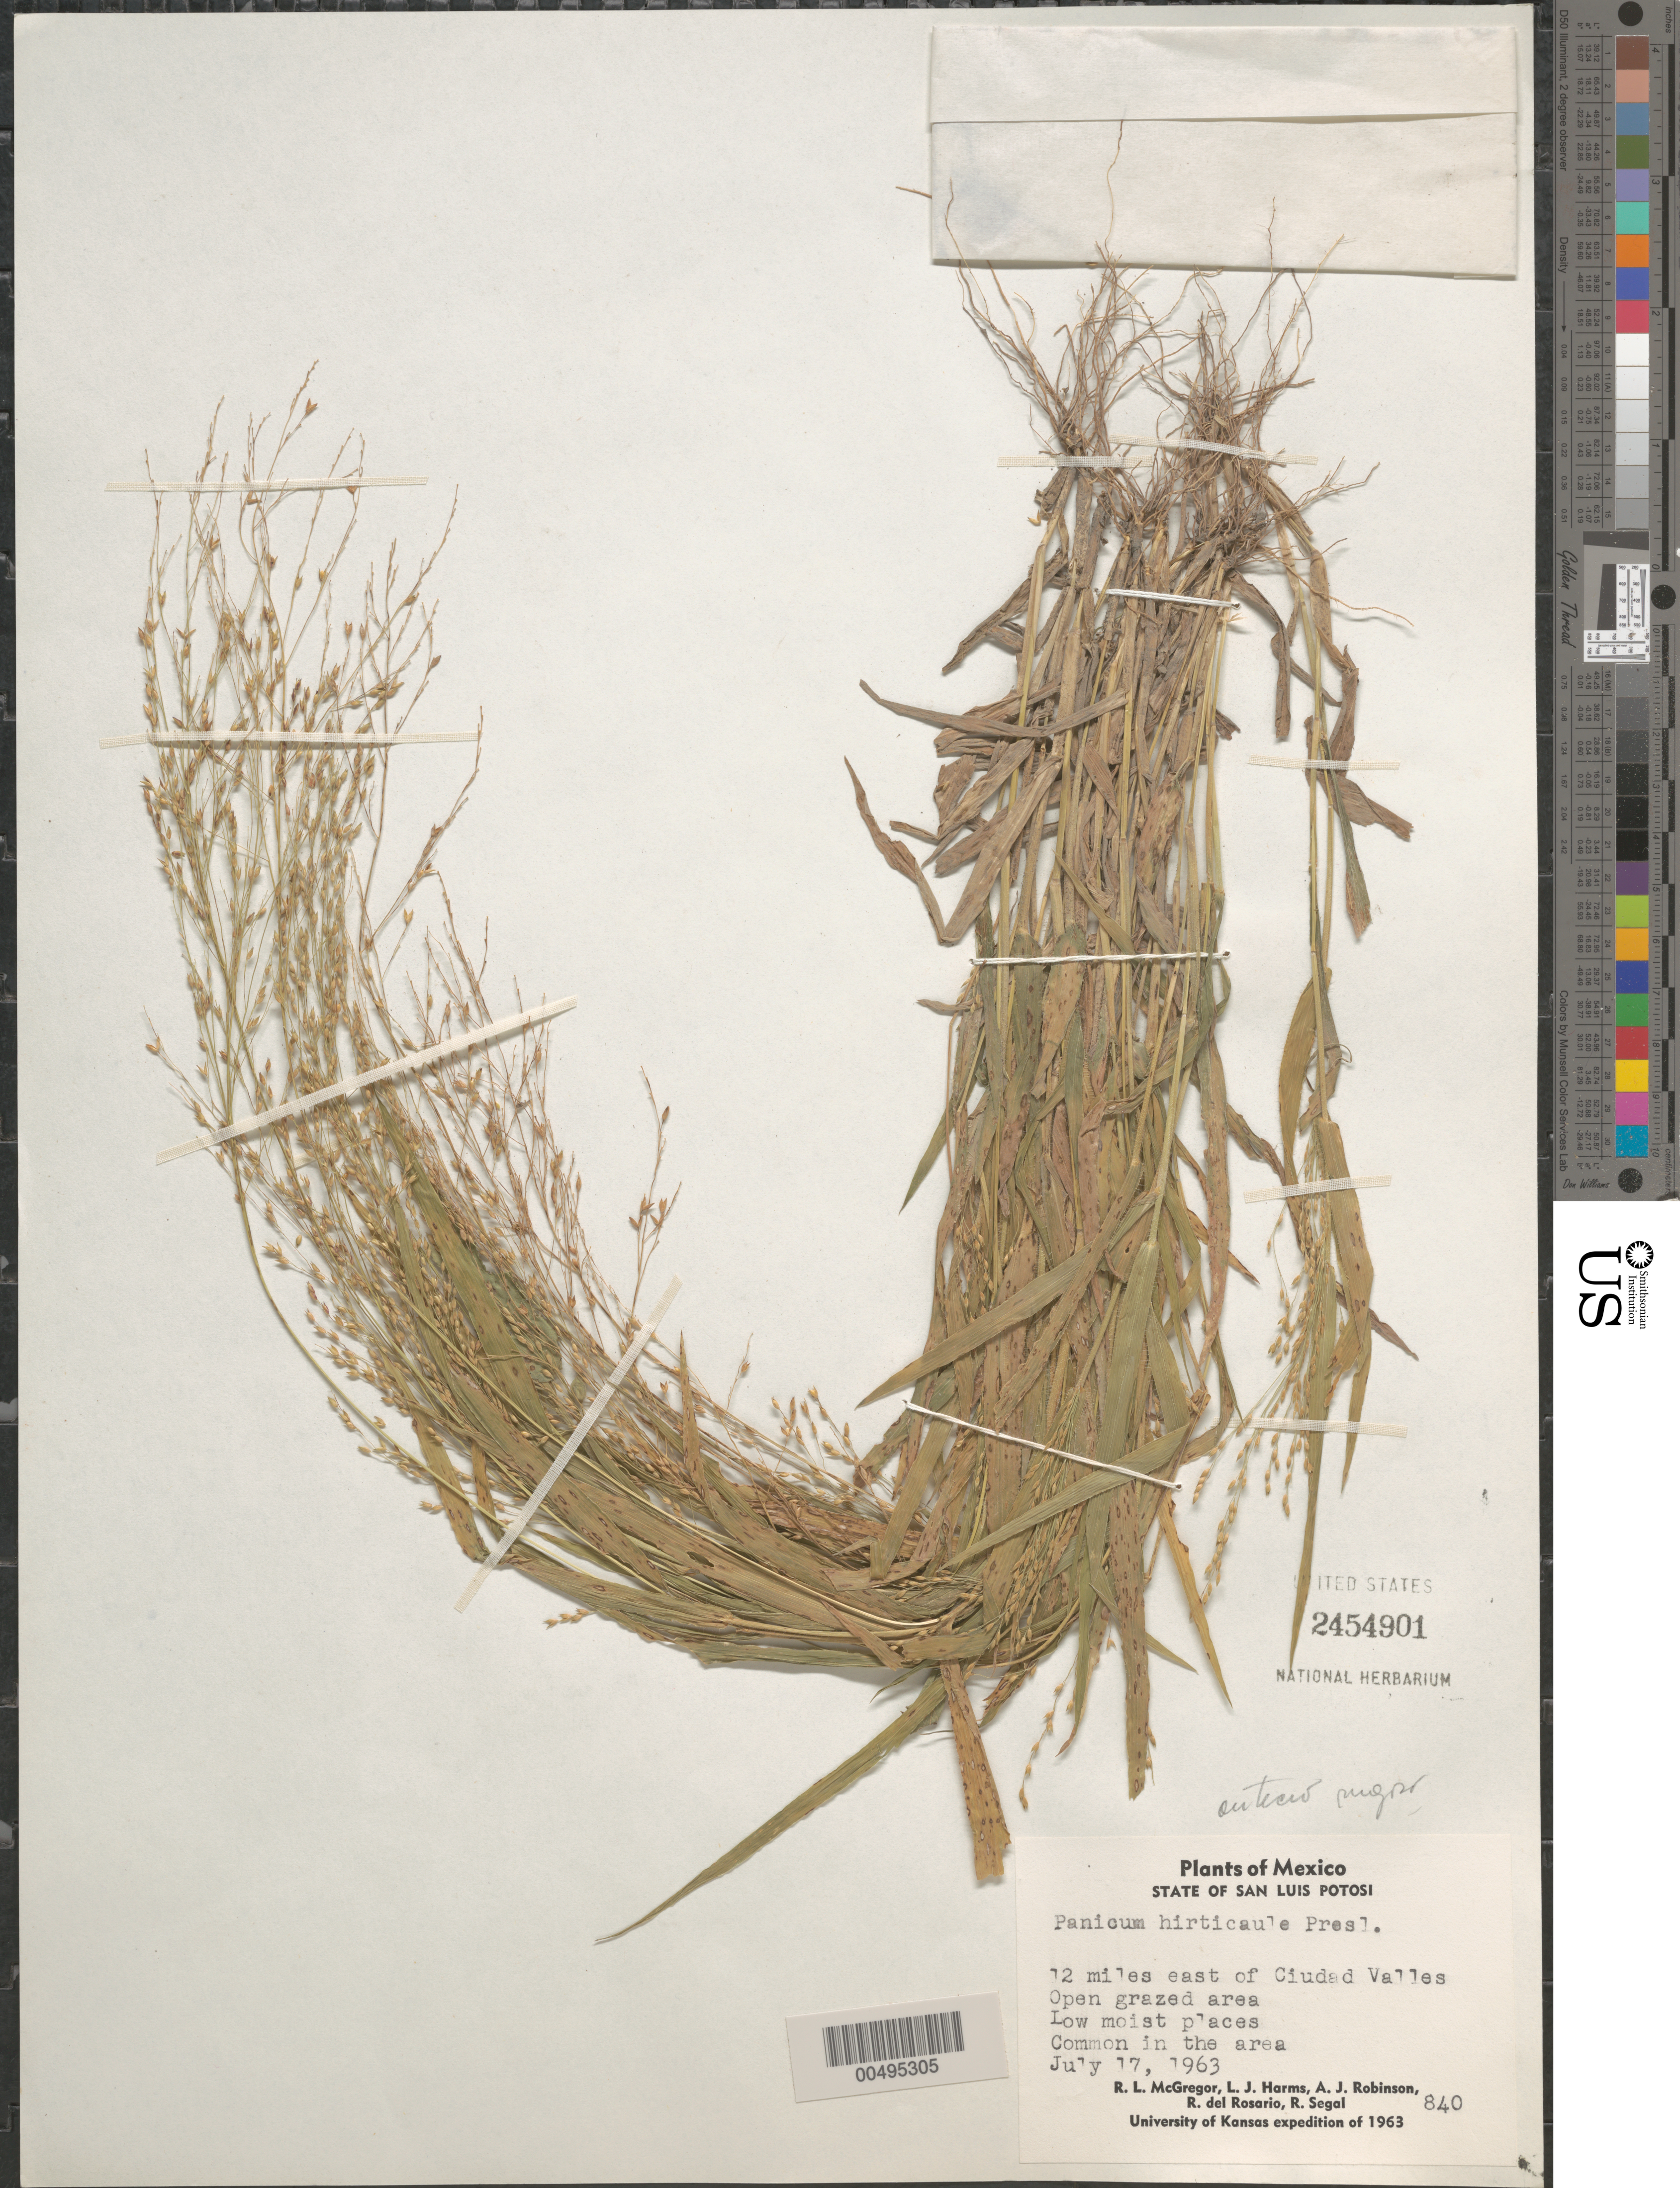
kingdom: Plantae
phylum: Tracheophyta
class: Liliopsida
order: Poales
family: Poaceae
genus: Panicum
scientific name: Panicum hirticaule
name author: J. Presl in C. Presl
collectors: R. McGregor, L. Harms & A. J. Robinson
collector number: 840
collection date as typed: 17 Jul 1963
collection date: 1963-07-17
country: Mexico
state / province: San Luis Potosi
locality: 12 mi E of Ciudad Valles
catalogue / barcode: US 2454901